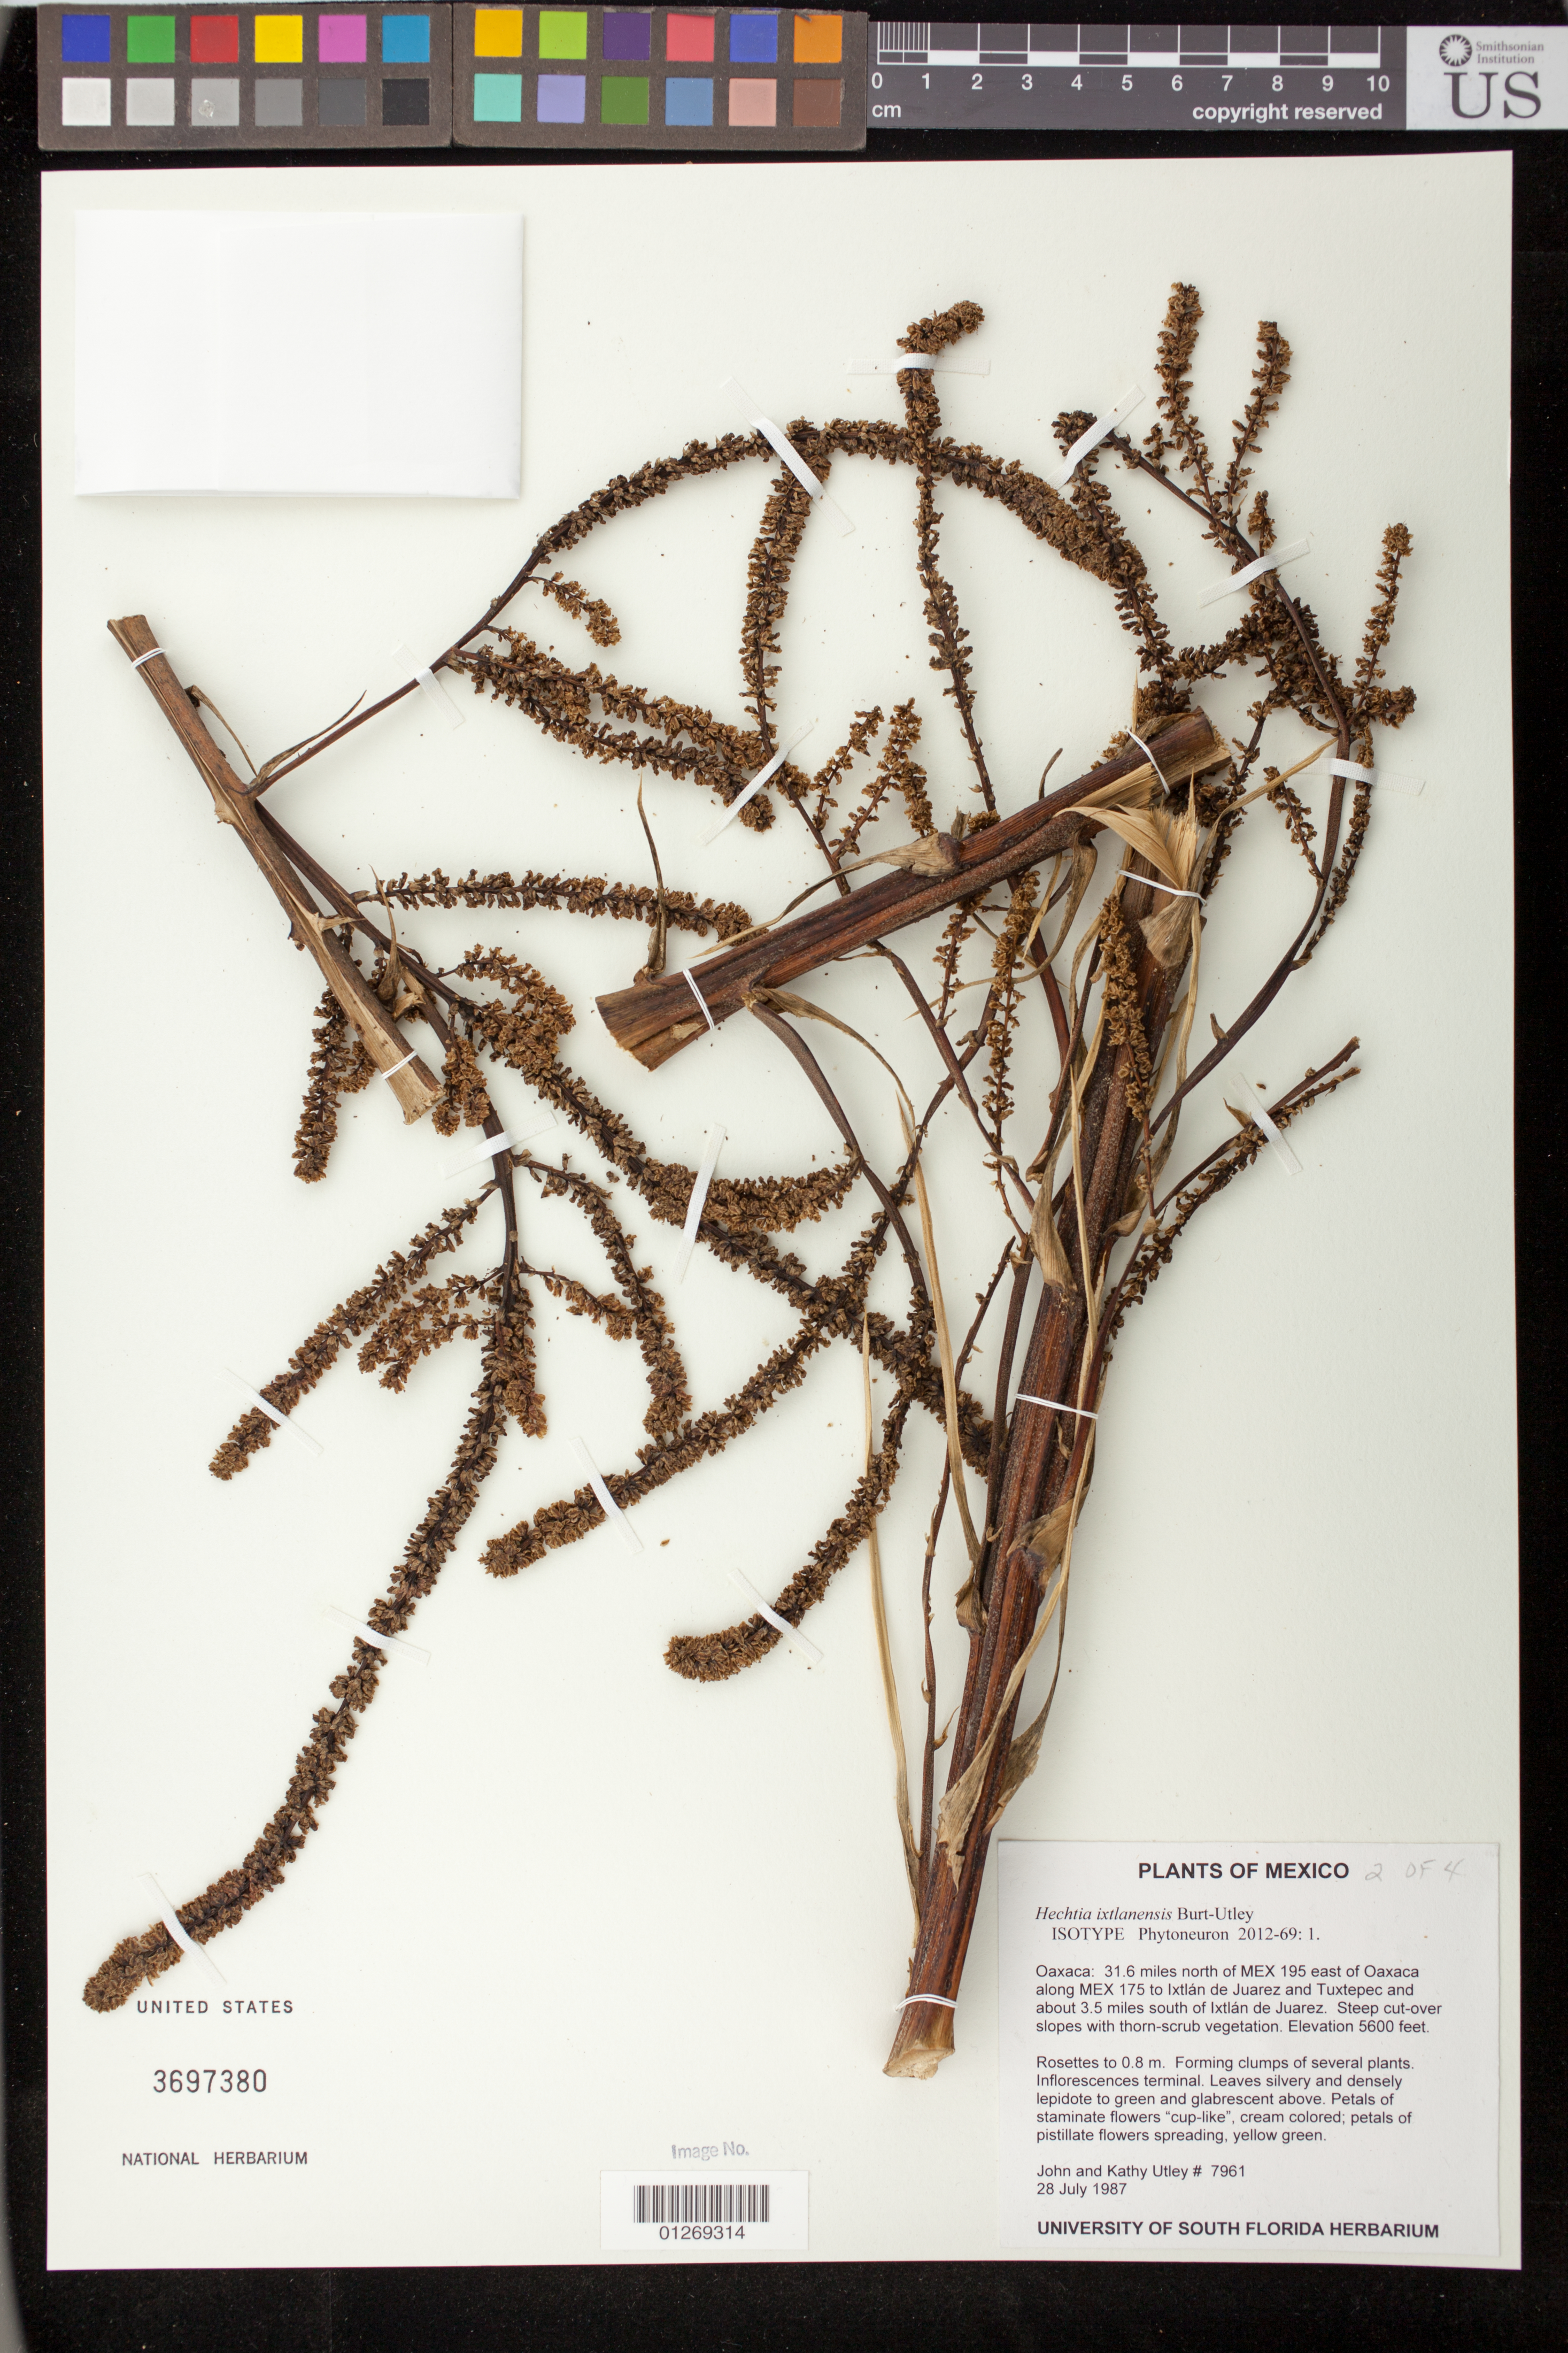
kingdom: Plantae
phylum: Tracheophyta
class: Liliopsida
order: Poales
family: Bromeliaceae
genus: Hechtia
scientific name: Hechtia ixtlanensis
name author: Burt-Utley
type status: Isotype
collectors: J. F. Utley & K. M. Burt-Utley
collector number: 7961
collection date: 1987-07-28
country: Mexico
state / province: Oaxaca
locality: Oaxaca: 31.6 miles north of MEX 195 east of Oaxaca along MEX 175 to Ixtlán de Juarez and Tuxtepec and about 3.5 miles south of Ixtlán de Juarez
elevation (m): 1707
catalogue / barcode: US 3697380